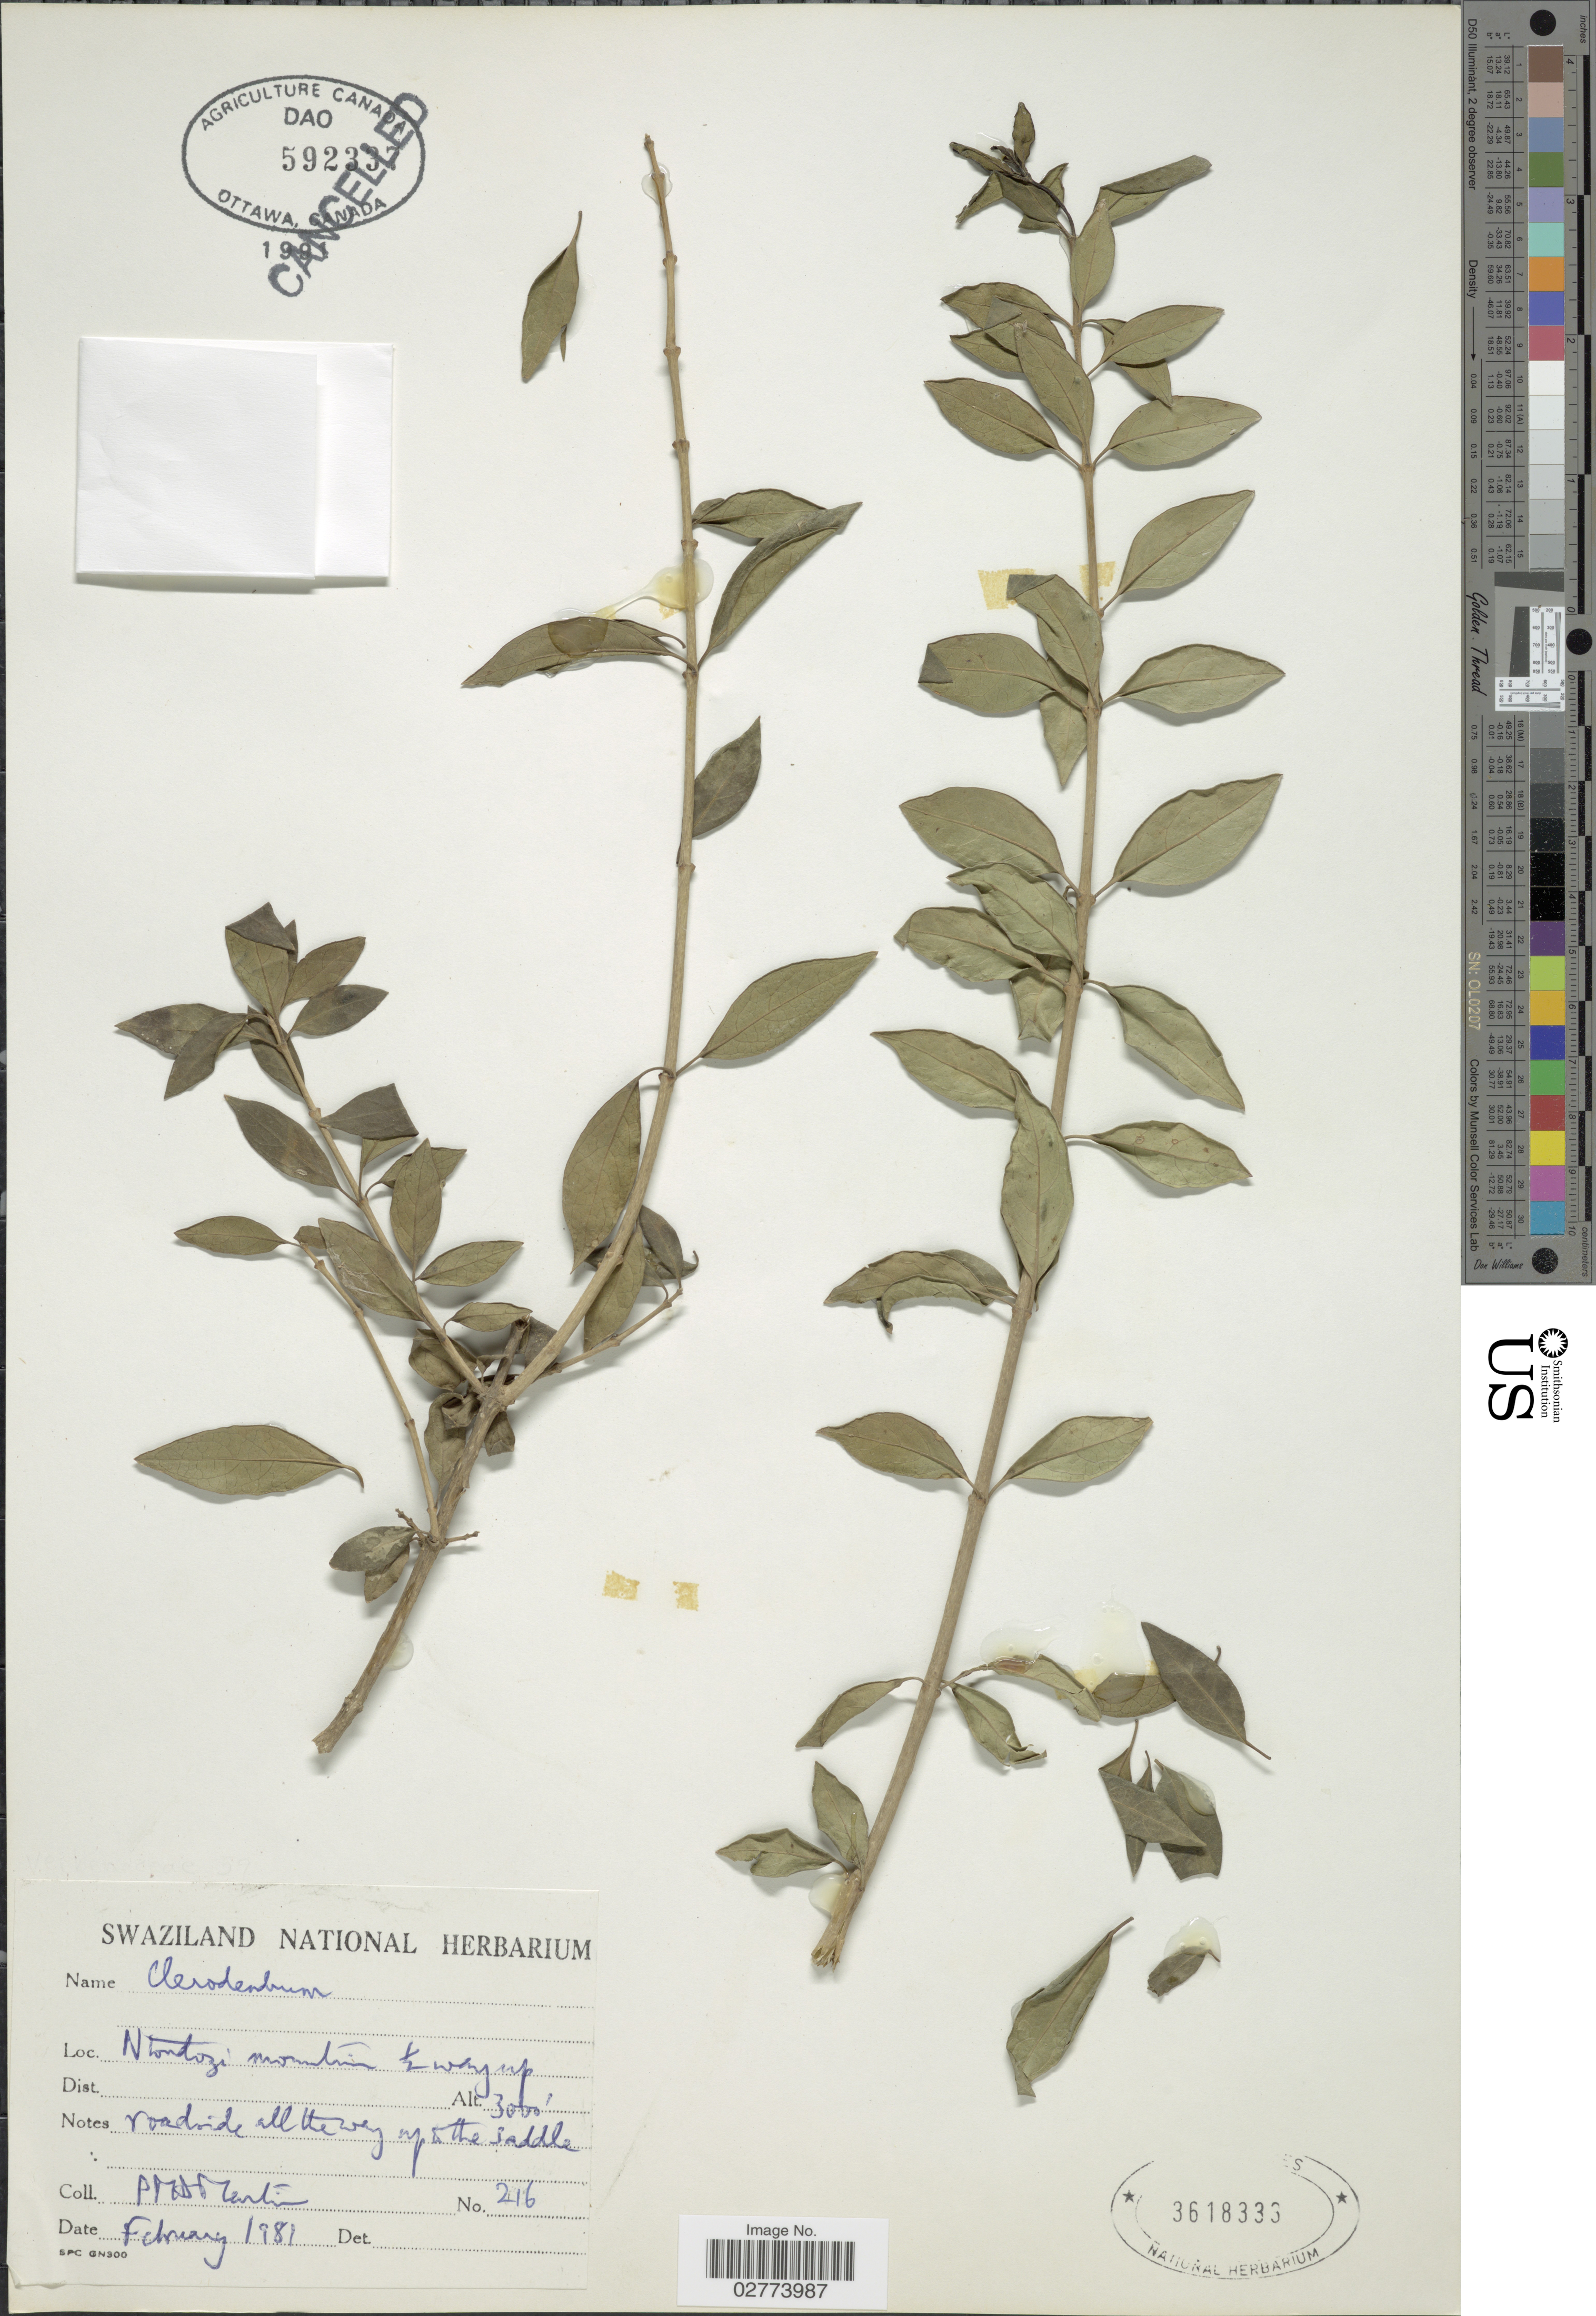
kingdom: Plantae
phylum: Tracheophyta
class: Magnoliopsida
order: Lamiales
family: Lamiaceae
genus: Clerodendrum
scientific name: Clerodendrum sp.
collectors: P. M. D. Martin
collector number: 216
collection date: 1981-02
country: Eswatini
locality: Ntondozi mountain ½ way up. Roadside all the way up to the saddle.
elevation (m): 914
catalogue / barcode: US 3618333